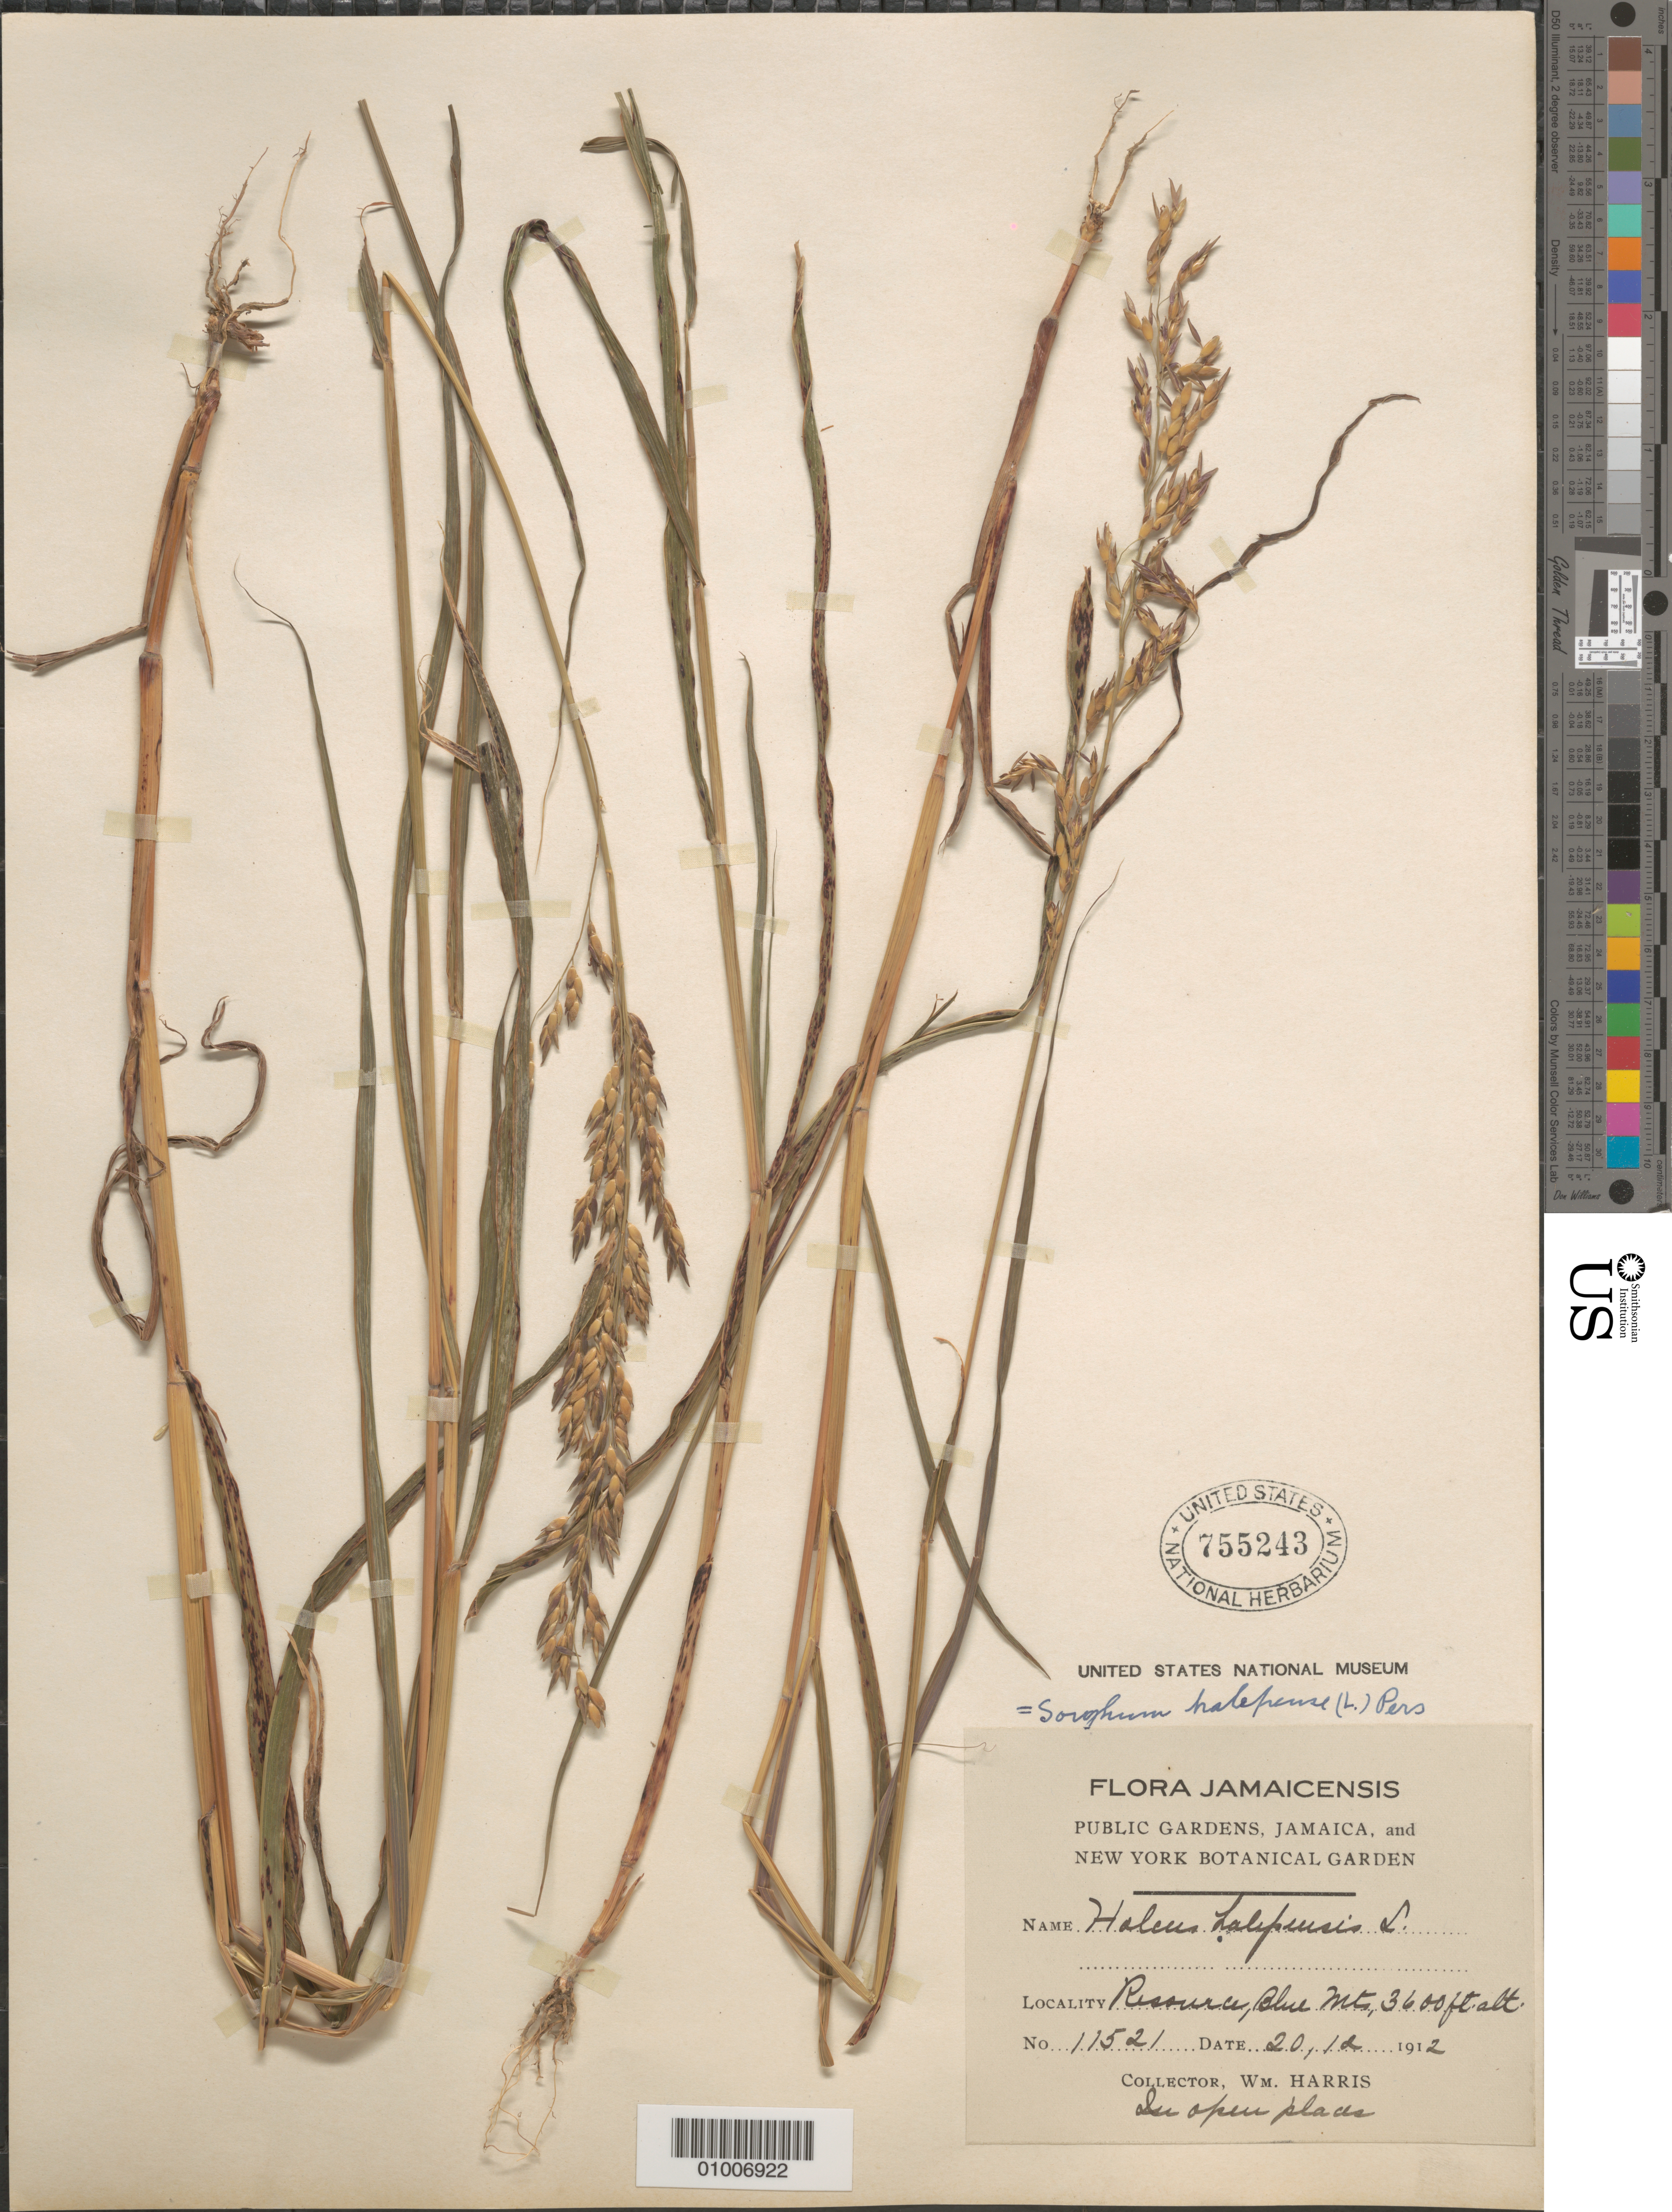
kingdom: Plantae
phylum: Tracheophyta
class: Liliopsida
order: Poales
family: Poaceae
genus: Sorghum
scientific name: Sorghum halepense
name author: (L.) Pers.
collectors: W. Harris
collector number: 11521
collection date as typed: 20 Dec 1912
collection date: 1912-12-20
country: Jamaica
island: Jamaica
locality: Blue Mountains (no particular parish listed)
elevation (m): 1097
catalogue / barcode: US 755243